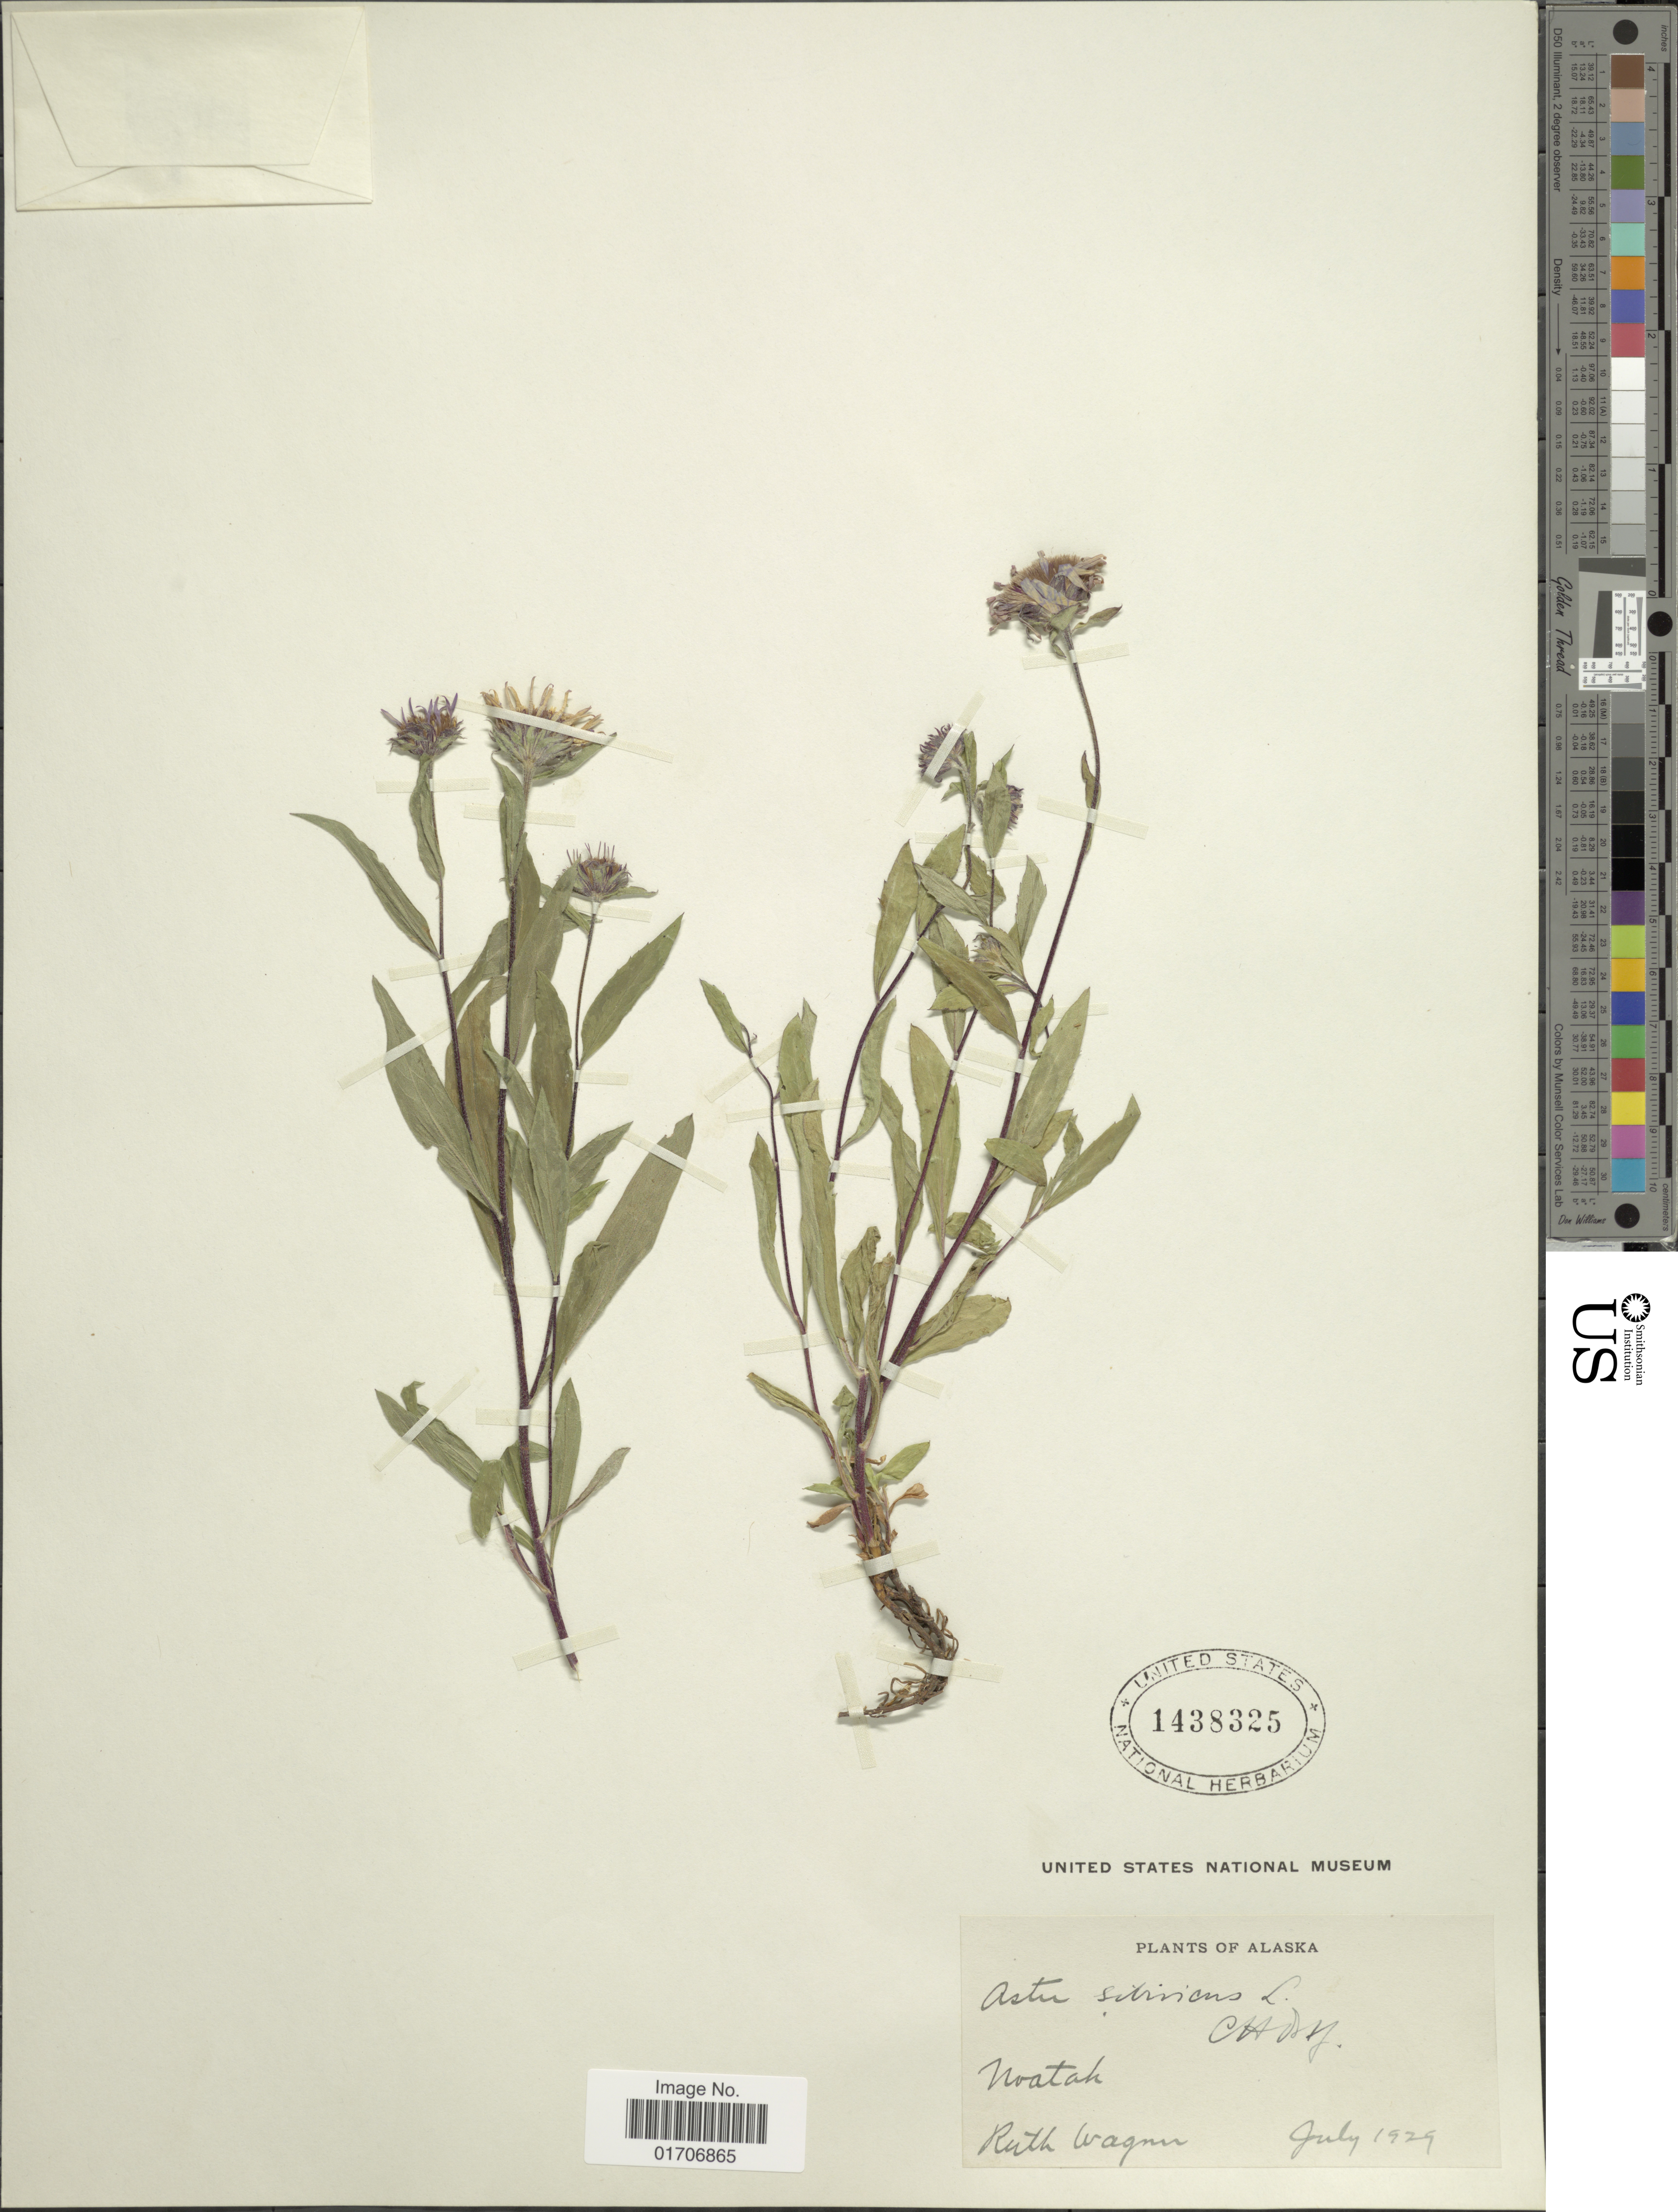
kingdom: Plantae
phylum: Tracheophyta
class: Magnoliopsida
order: Asterales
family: Asteraceae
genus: Eurybia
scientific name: Eurybia sibirica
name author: (L.) G.L. Nesom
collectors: R. Wagner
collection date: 1929-07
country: United States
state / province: Alaska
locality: Noatah.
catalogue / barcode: US 1438325